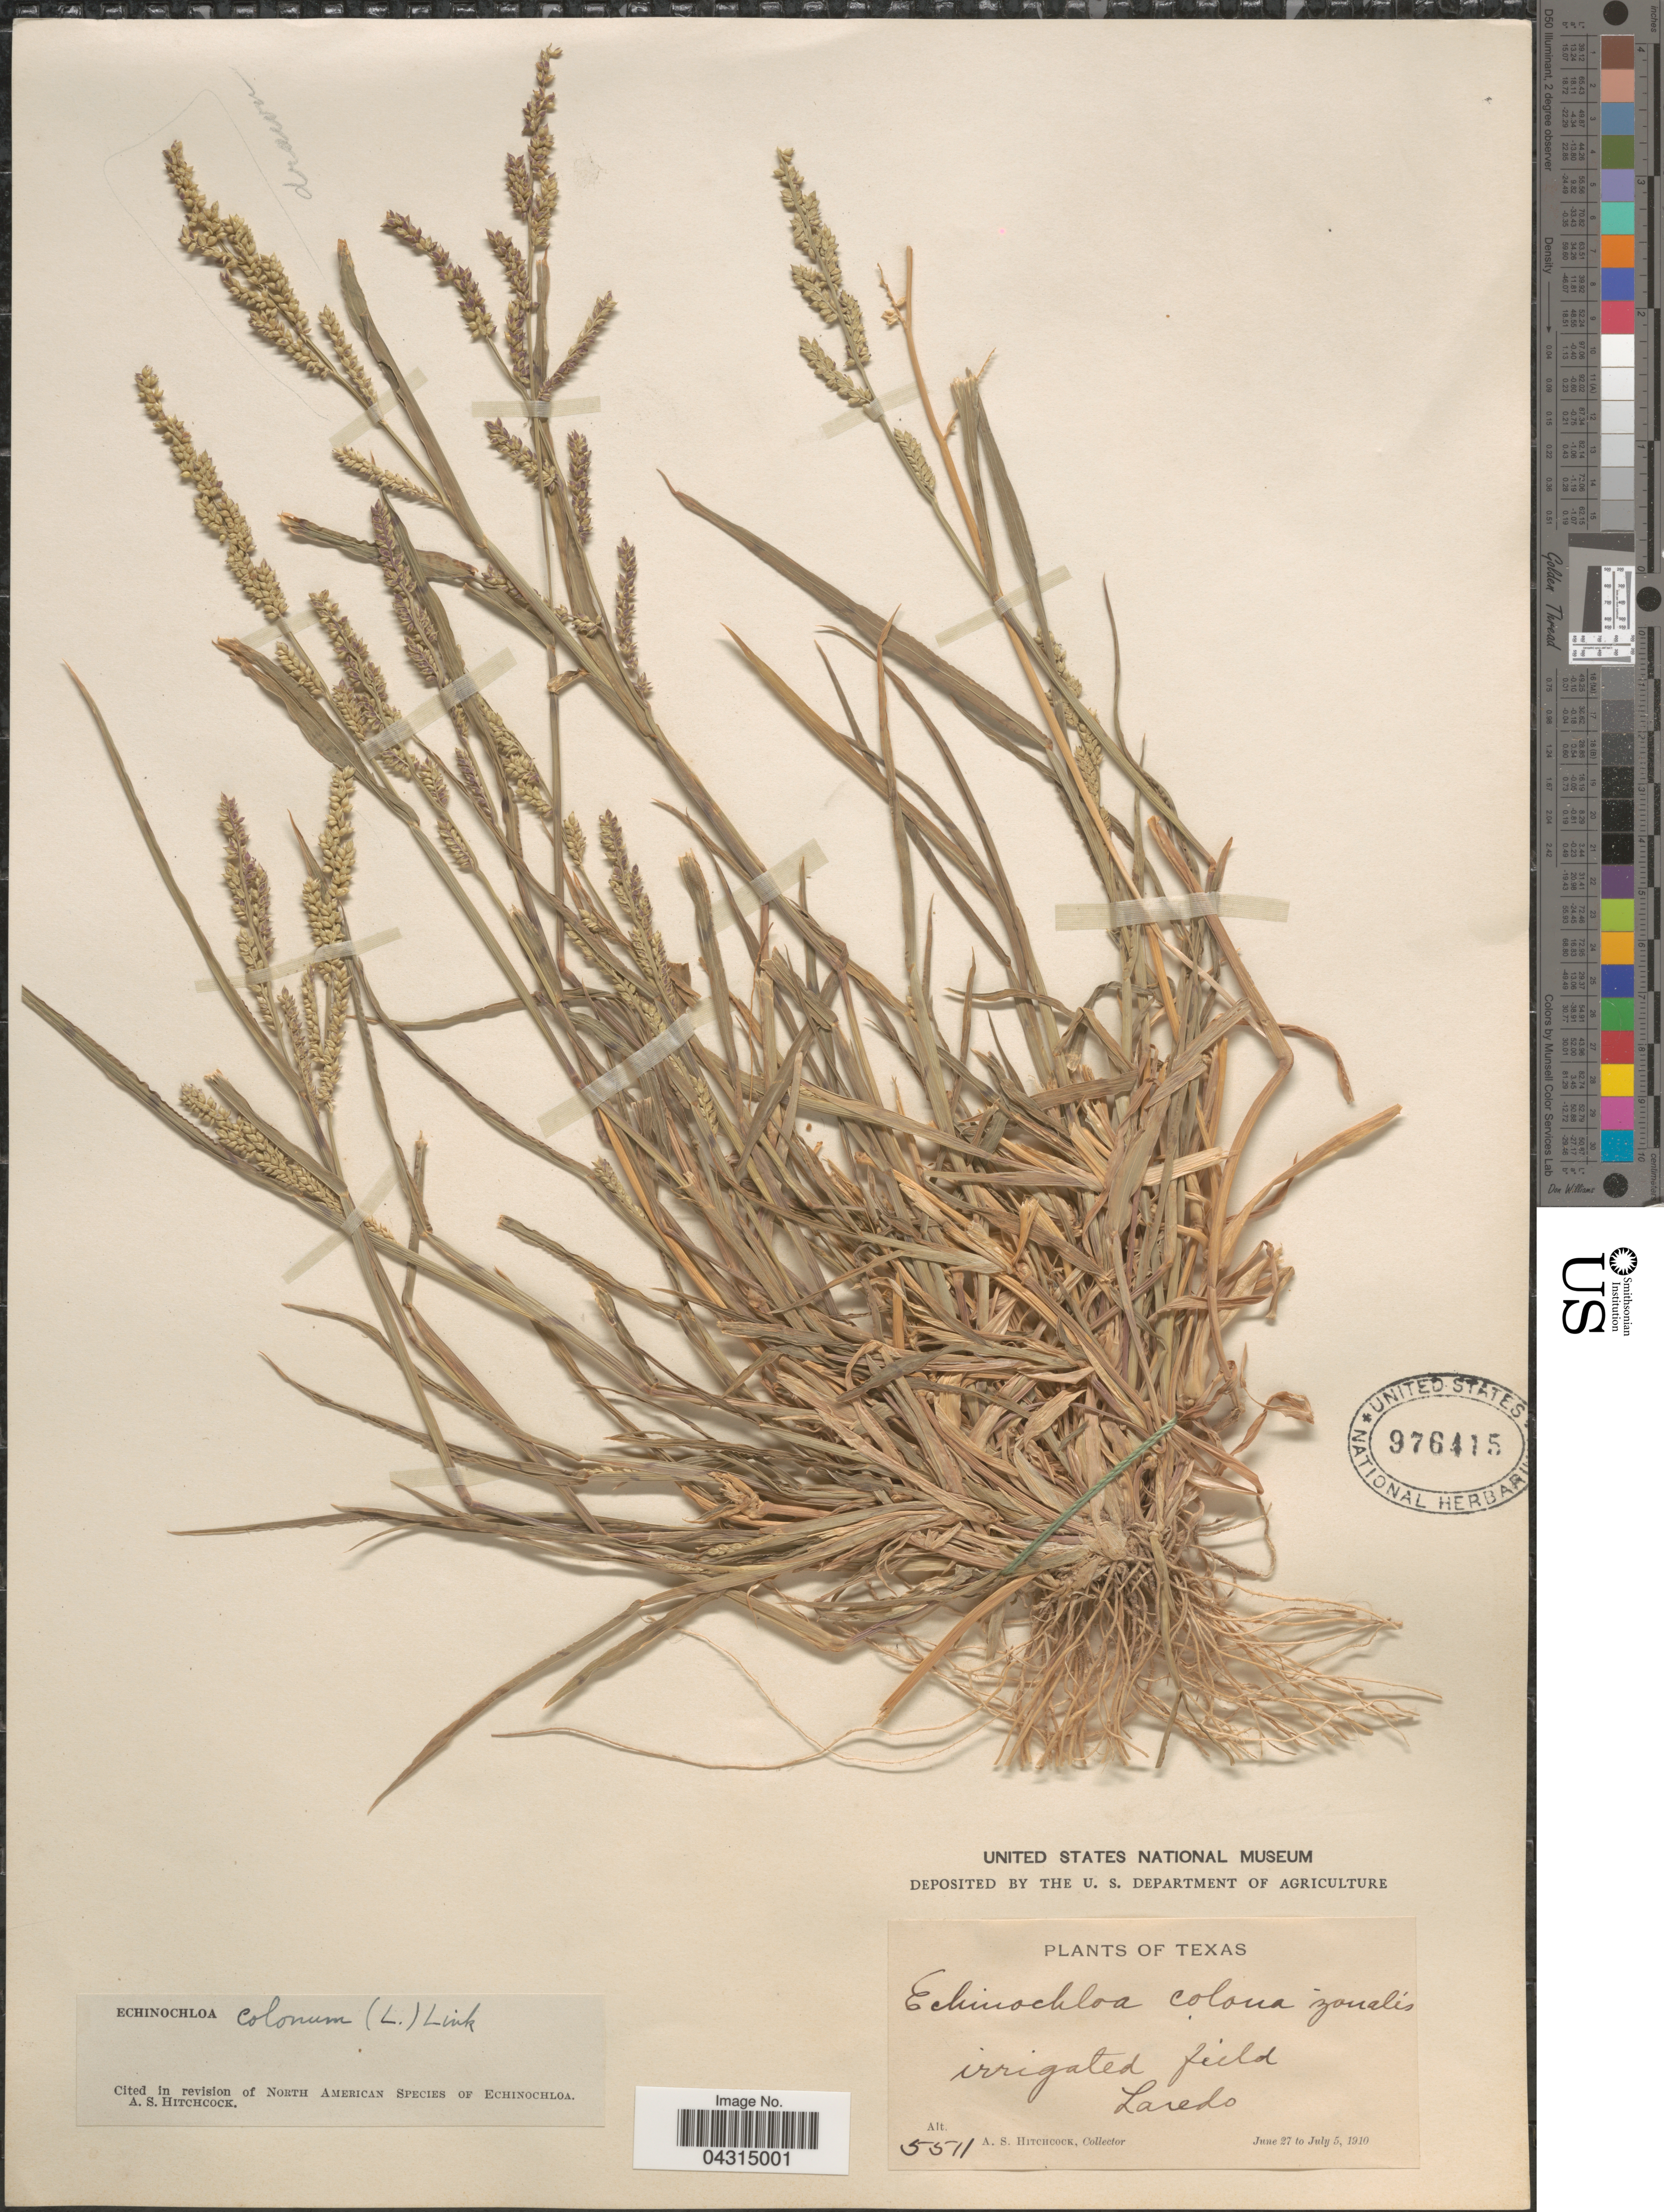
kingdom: Plantae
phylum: Tracheophyta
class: Liliopsida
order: Poales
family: Poaceae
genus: Echinochloa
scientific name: Echinochloa colona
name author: (L.) Link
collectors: A. S. Hitchcock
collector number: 5511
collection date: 1910-06-27/1910-07-05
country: United States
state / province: Texas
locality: Irrigated field. Laredo.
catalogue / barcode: US 976415